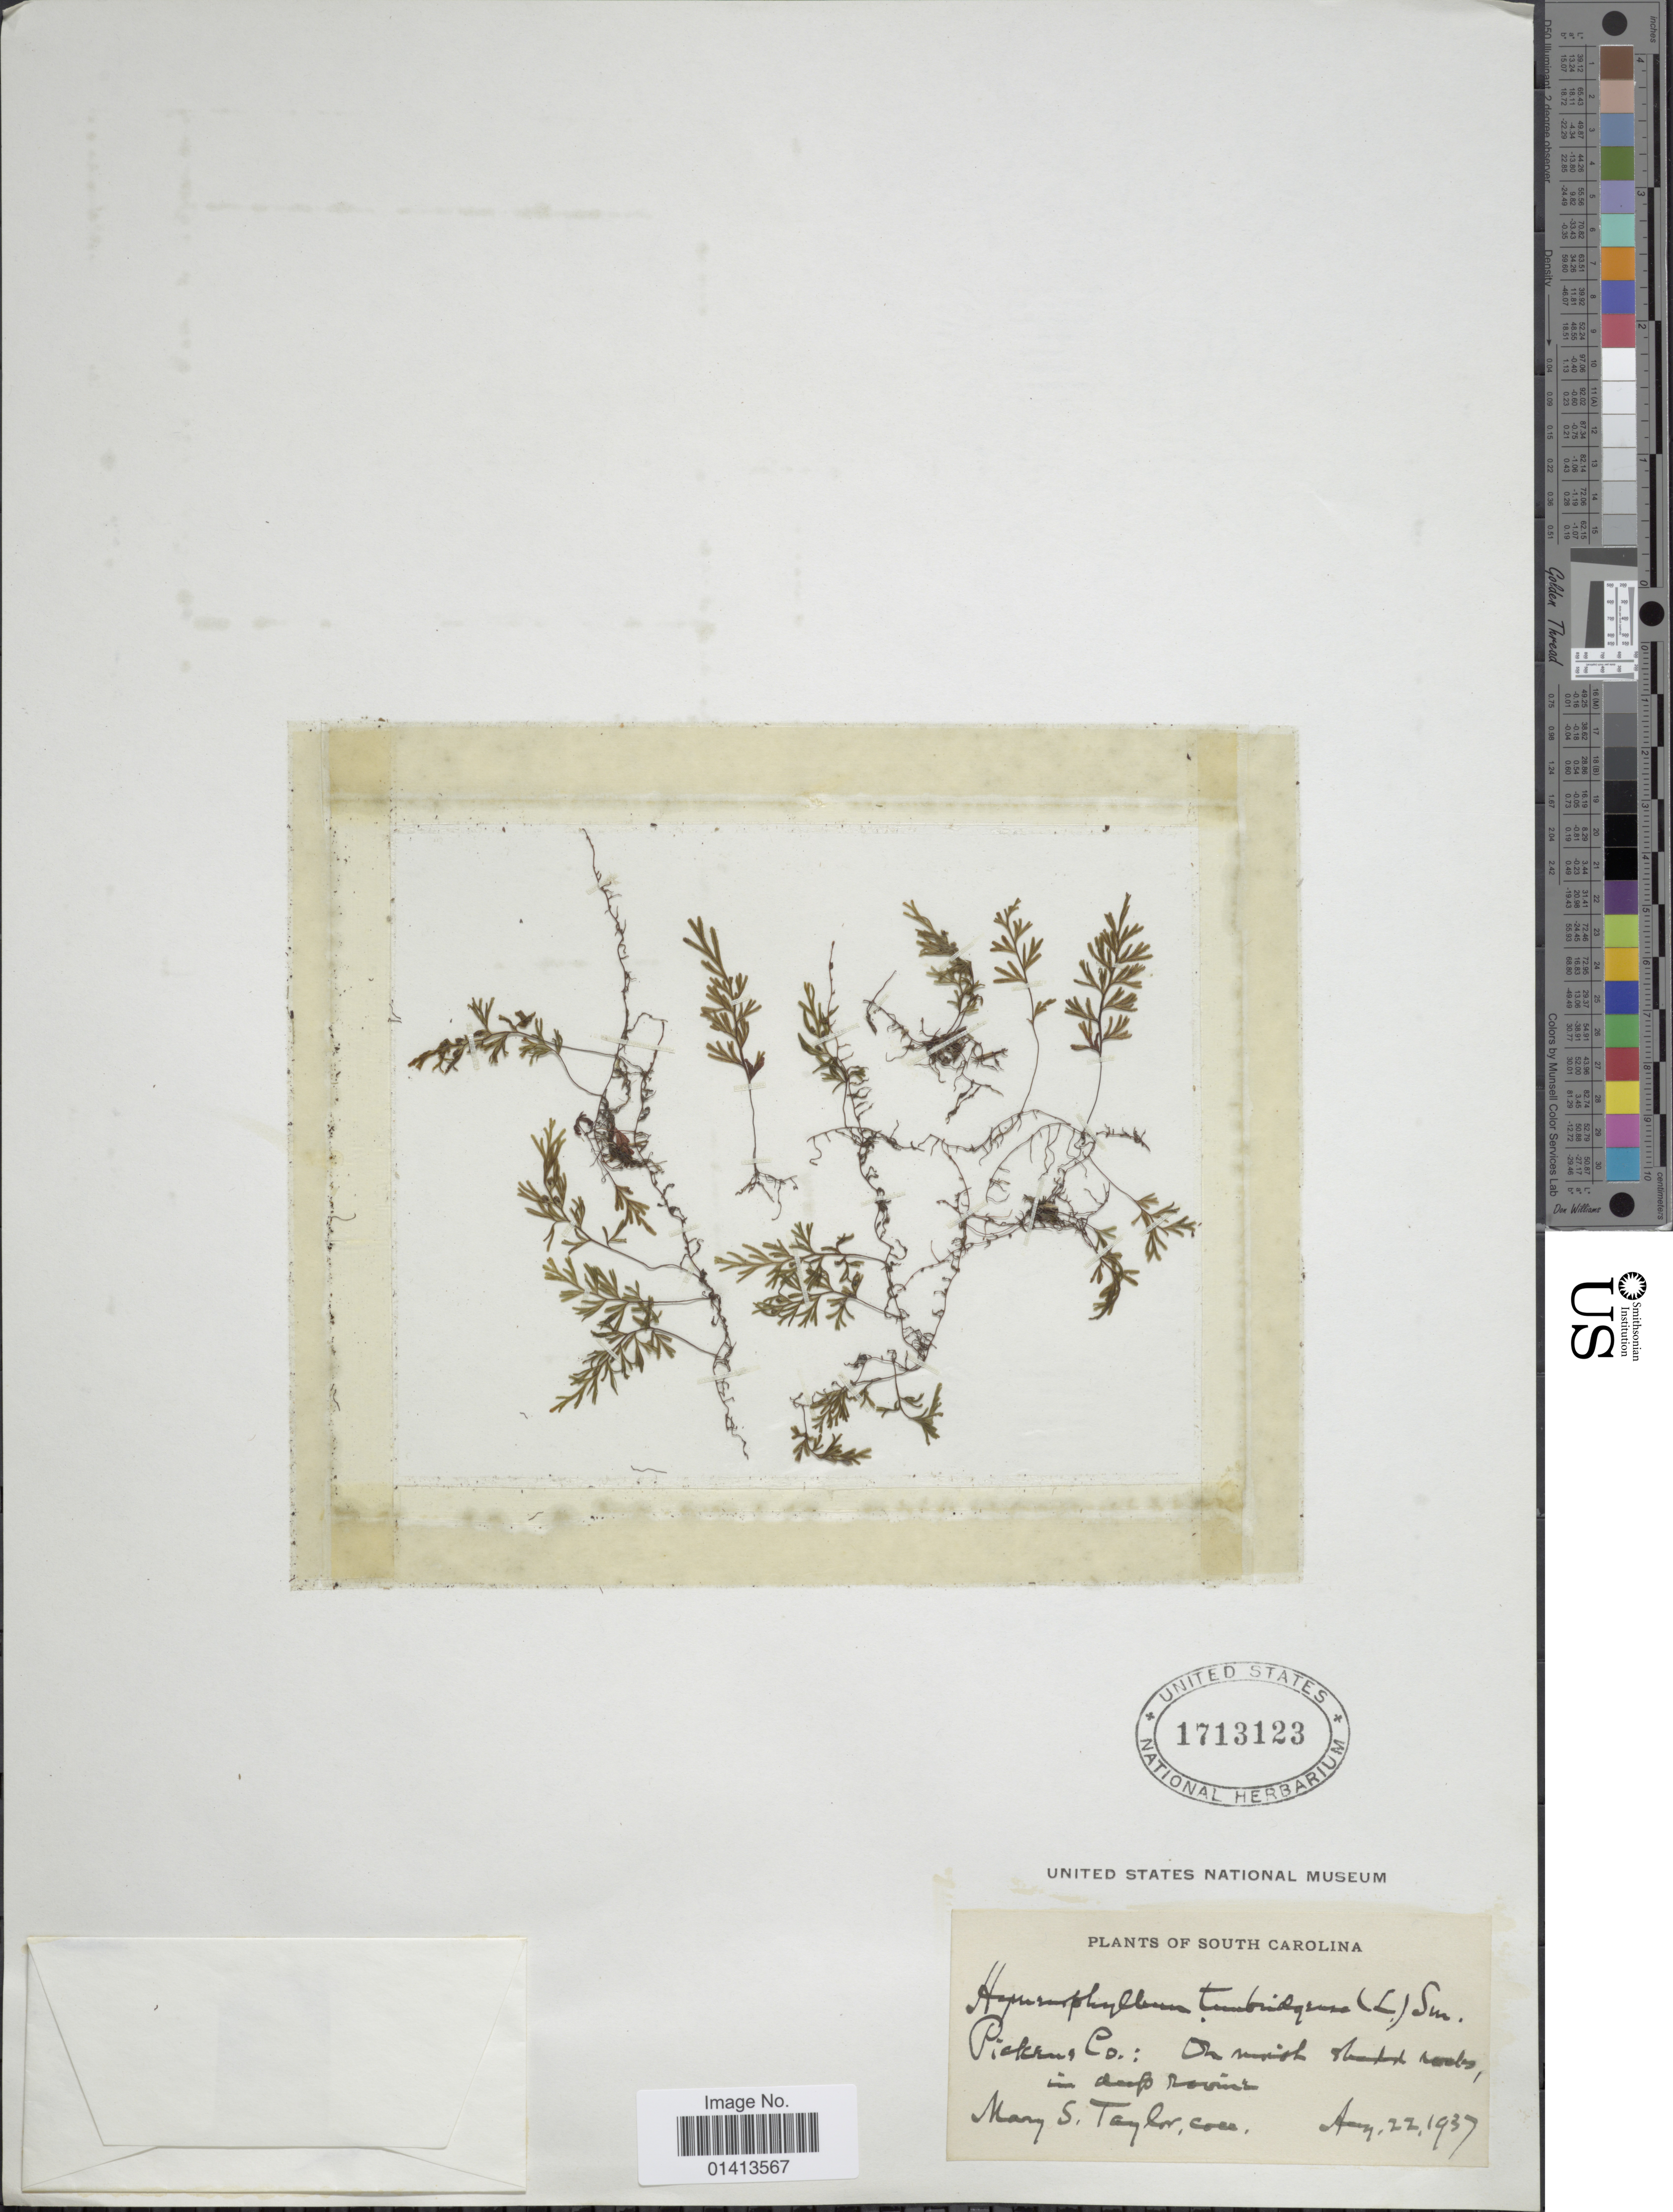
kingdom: Plantae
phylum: Tracheophyta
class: Polypodiopsida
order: Hymenophyllales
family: Hymenophyllaceae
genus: Hymenophyllum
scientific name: Hymenophyllum tunbrigense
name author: (L.) Small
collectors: M. S. Taylor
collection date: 1937-08-22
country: United States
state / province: South Carolina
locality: Pickens Co: On moist shaded rocks, in damp ravine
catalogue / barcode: US 1713123